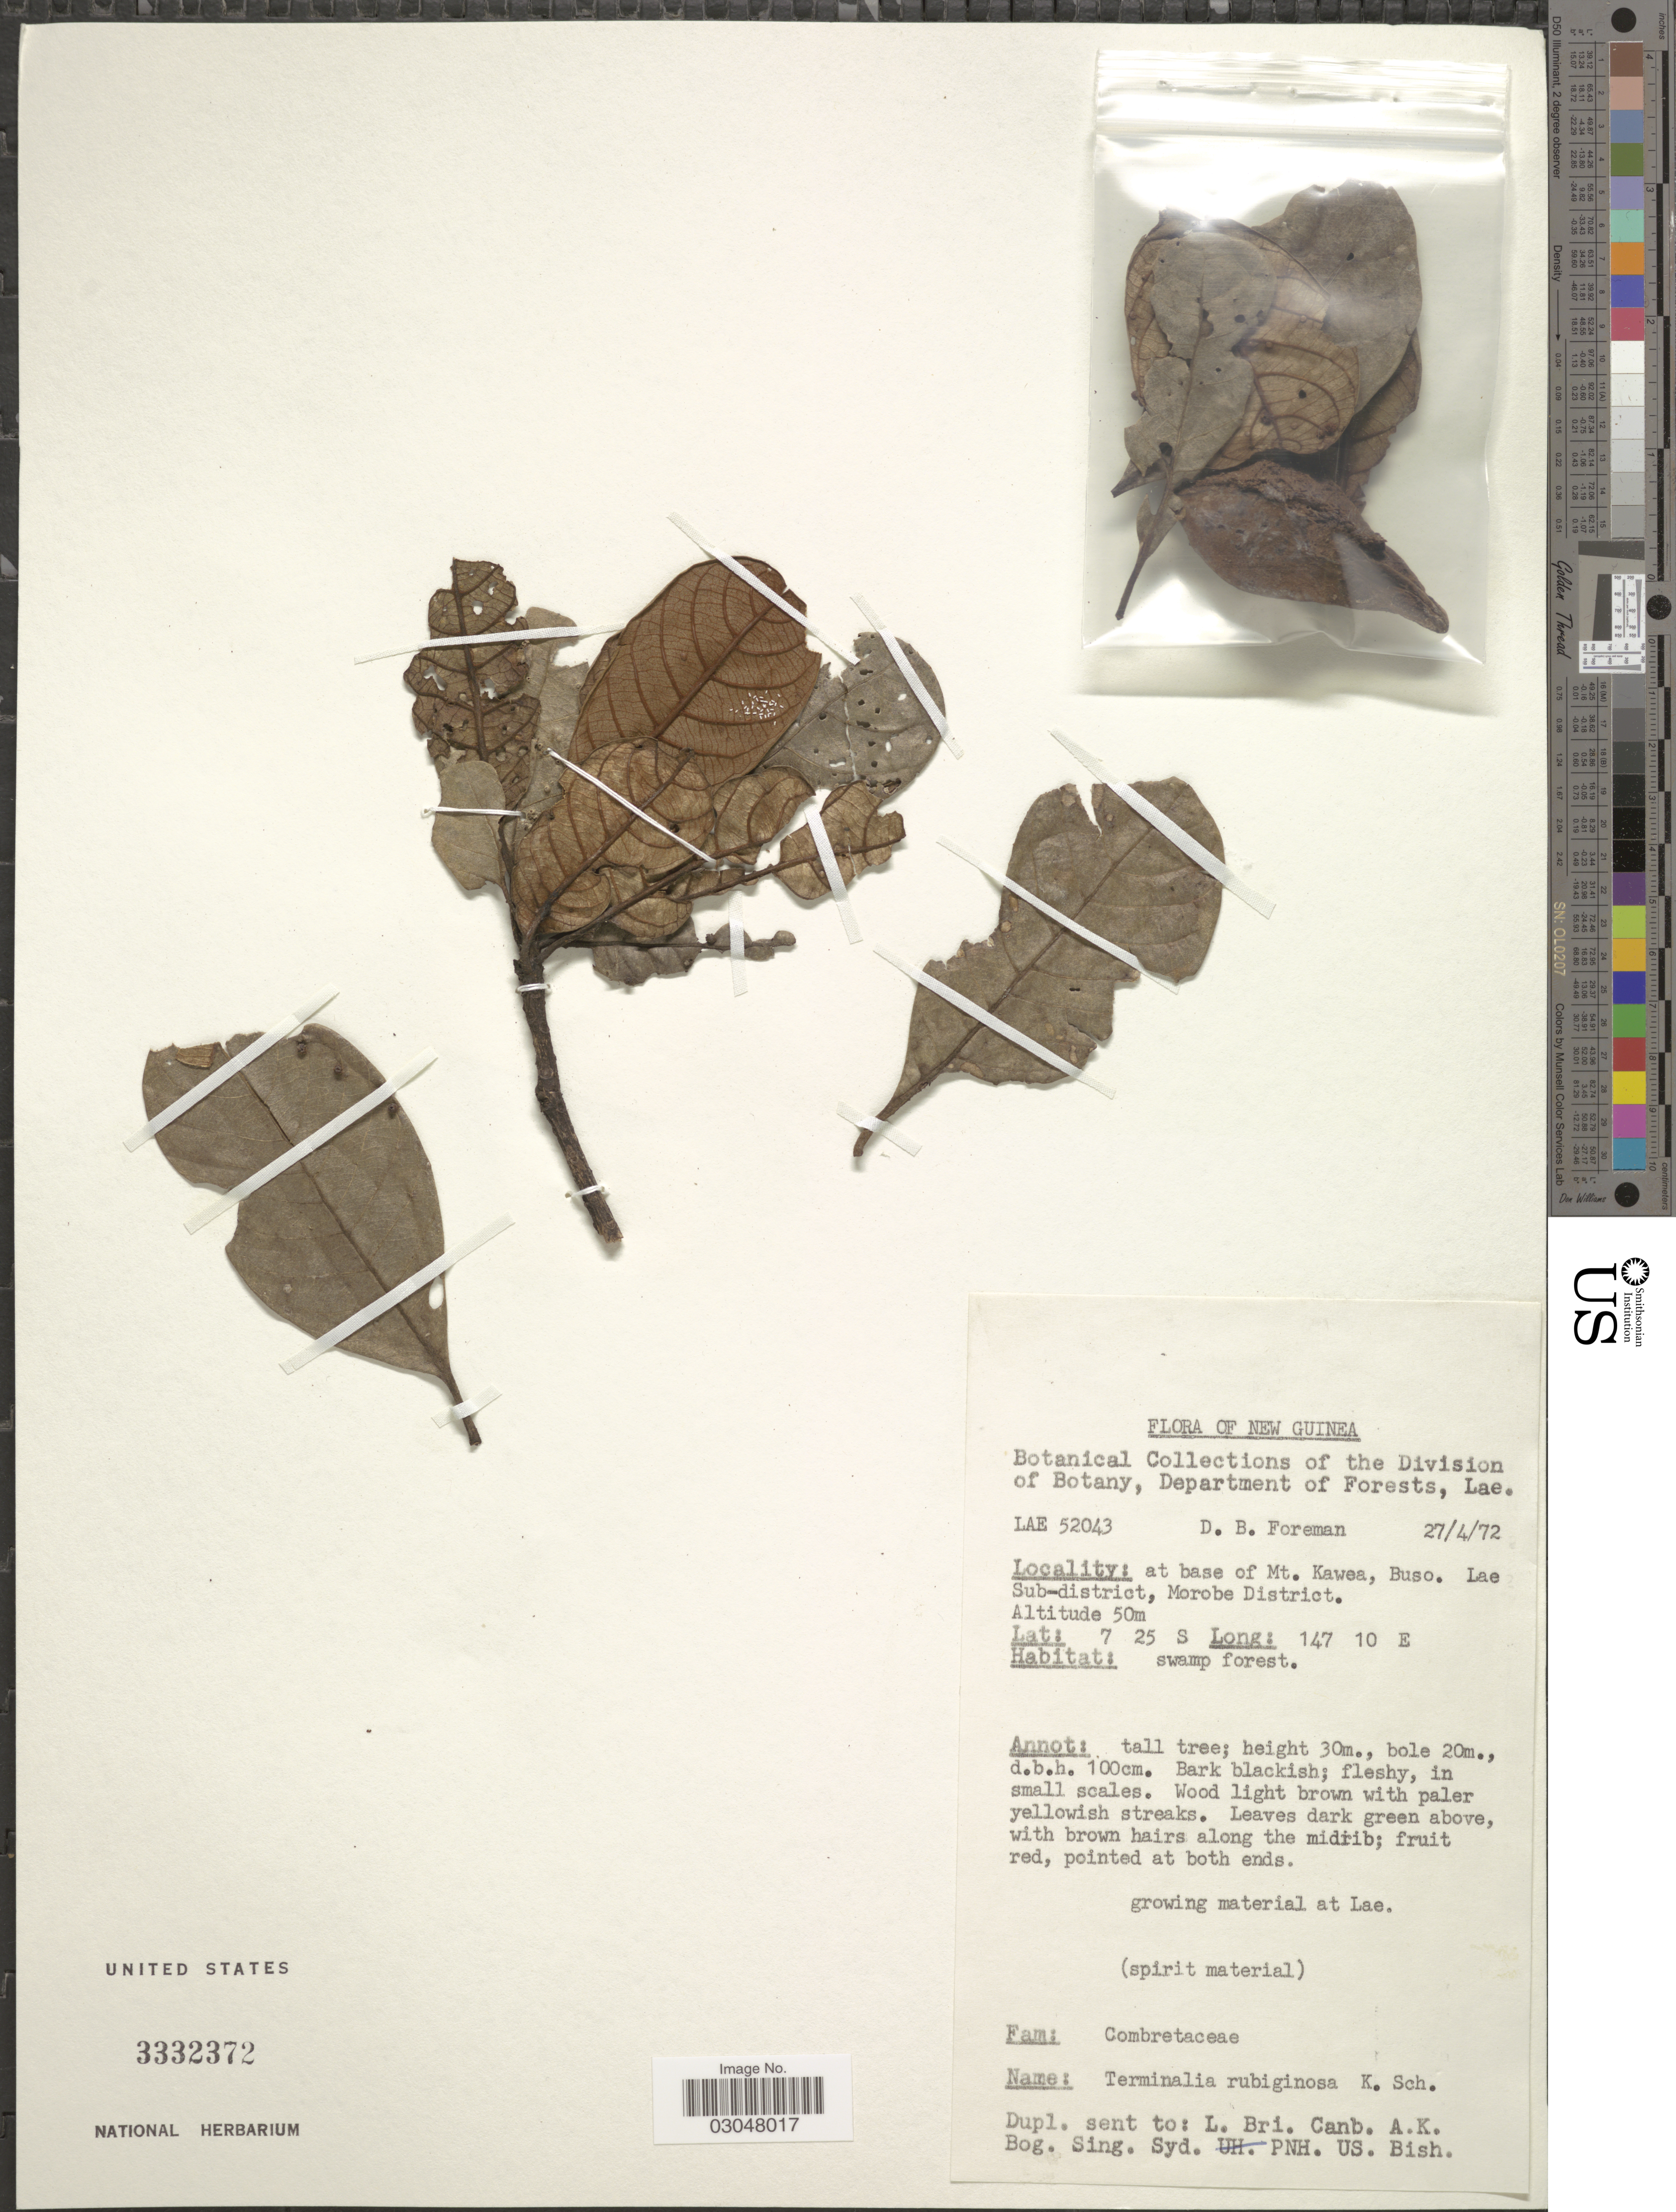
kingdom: Plantae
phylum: Tracheophyta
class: Magnoliopsida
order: Myrtales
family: Combretaceae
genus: Terminalia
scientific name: Terminalia rubiginosa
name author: K. Schum.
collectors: D. Foreman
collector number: LAE 52043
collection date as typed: Transcribed d/m/y: 27/4/72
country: Papua New Guinea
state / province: Morobe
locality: New Guinea. At base of Mt. Kawea, Buso. Lae Sub-district, Morobe District.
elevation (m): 50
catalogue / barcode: US 3332372